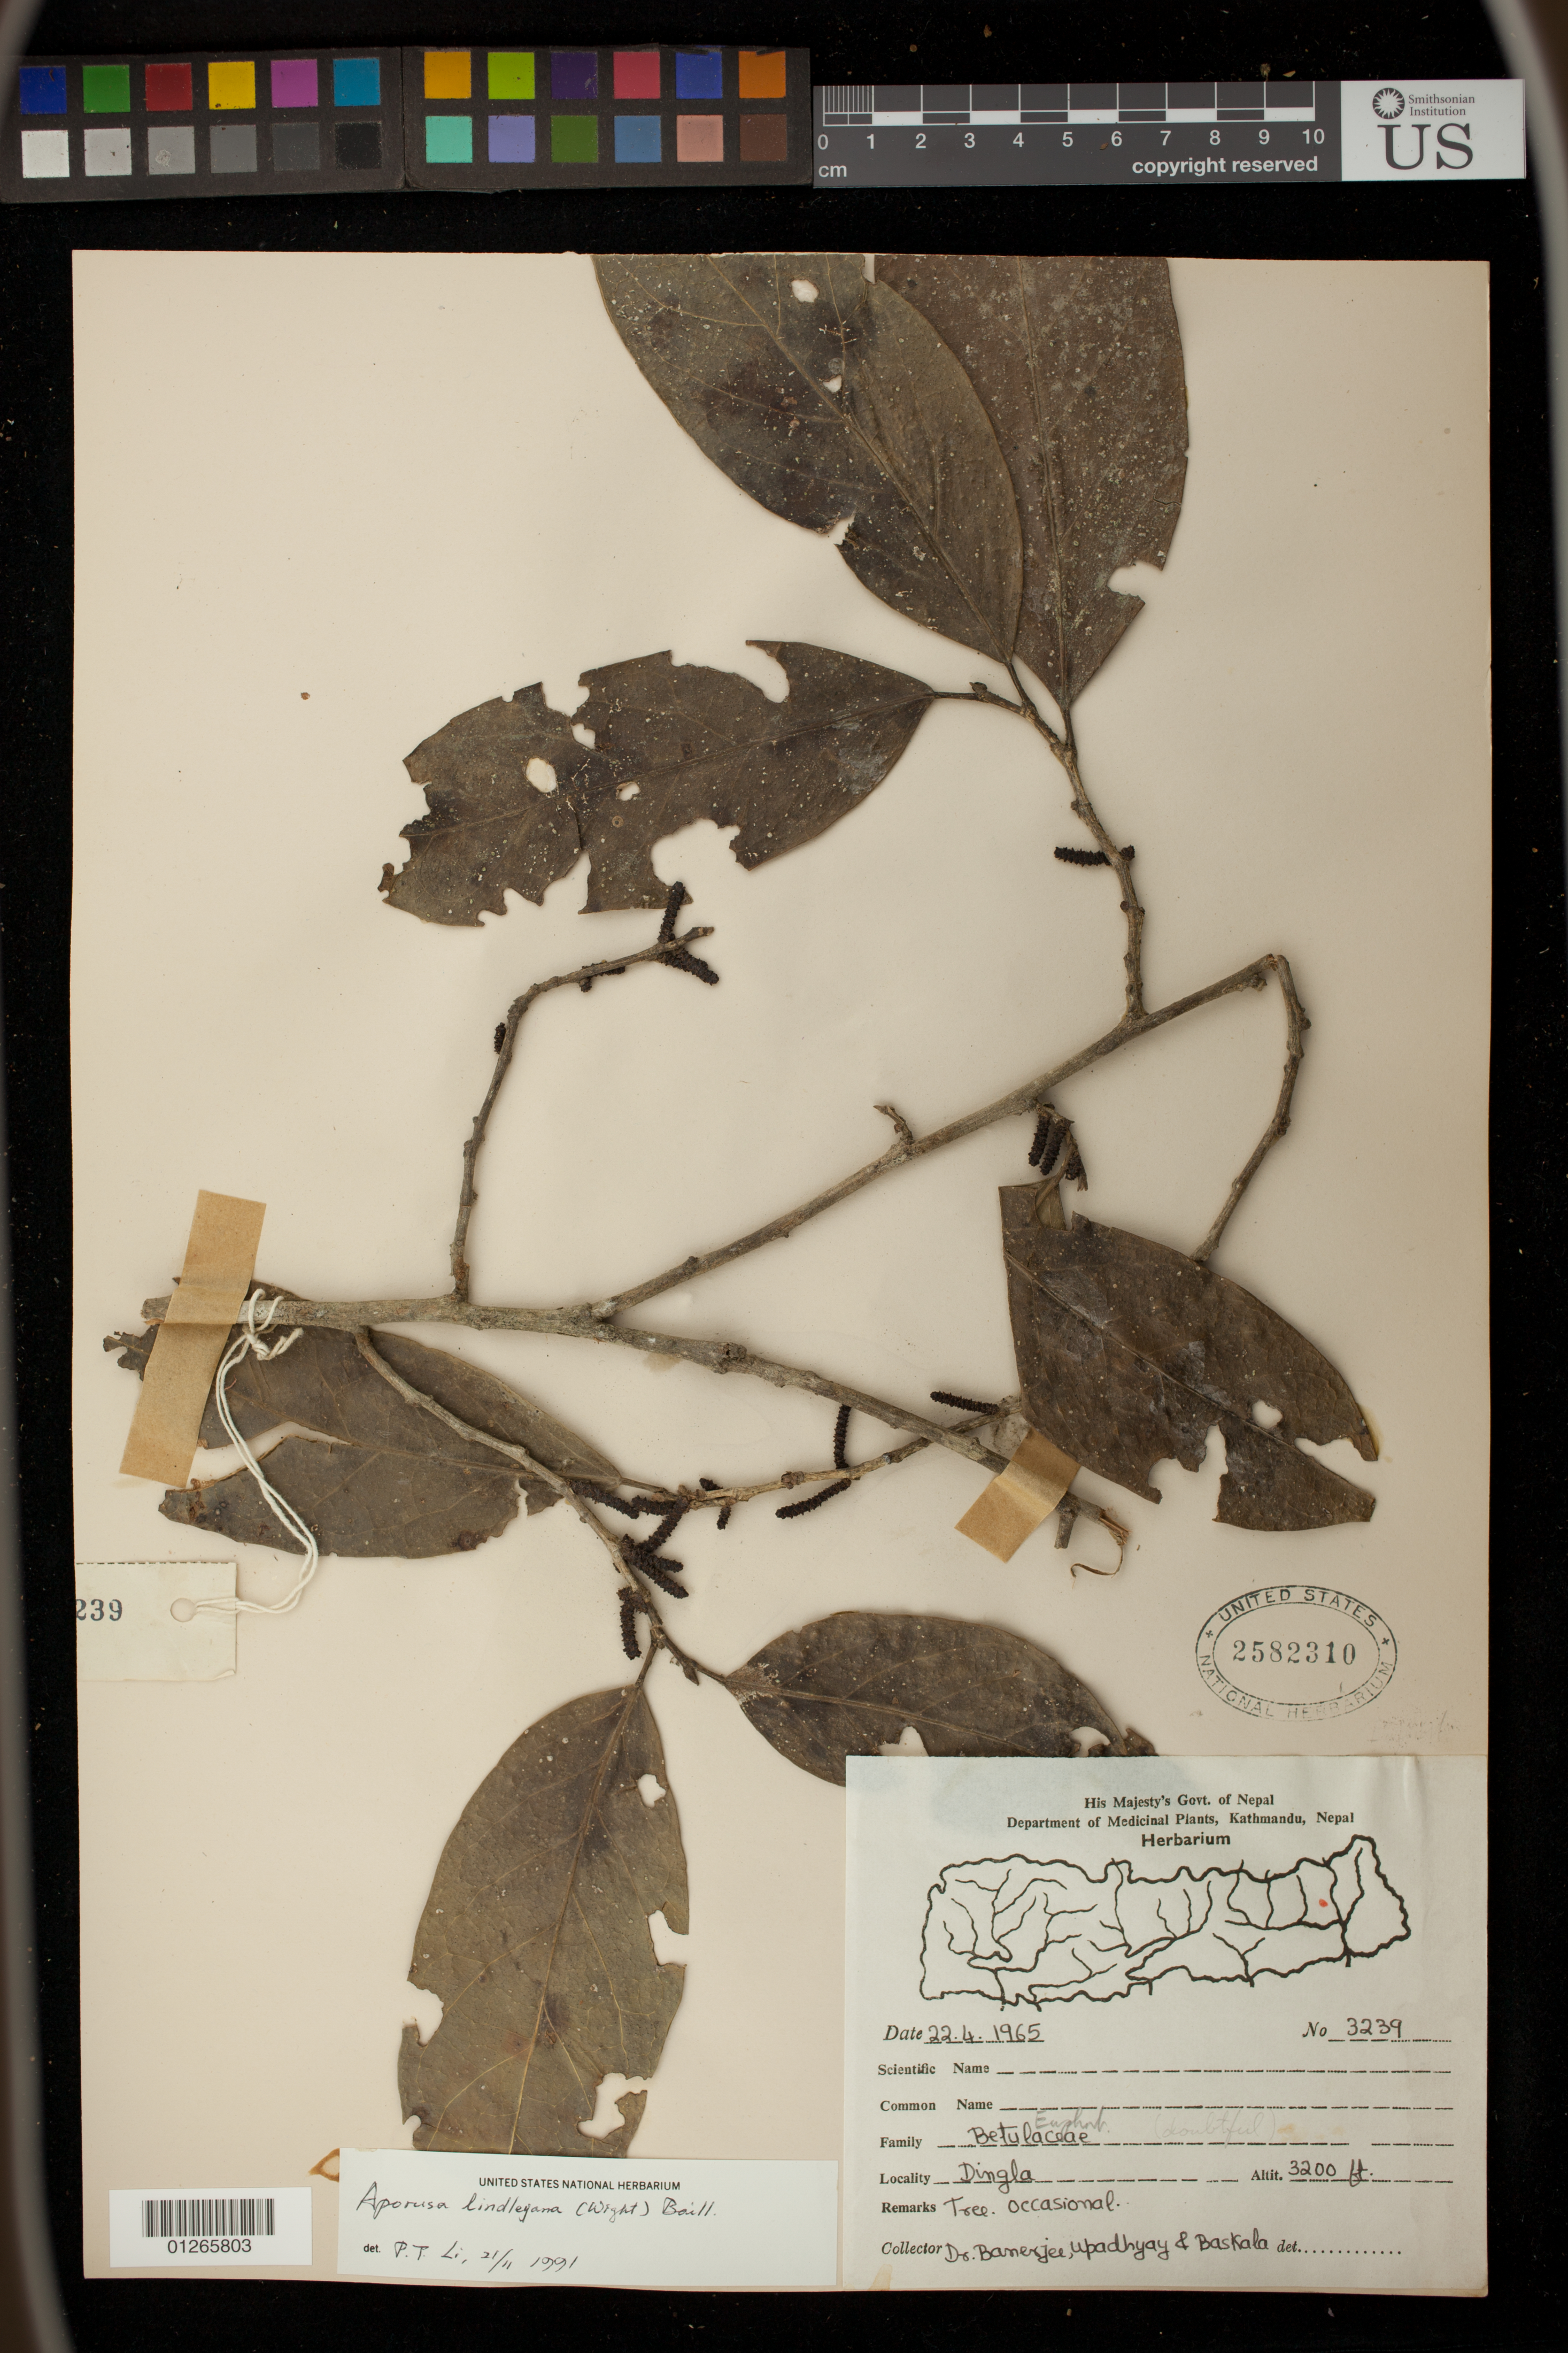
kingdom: Plantae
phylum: Tracheophyta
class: Magnoliopsida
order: Malpighiales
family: Phyllanthaceae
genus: Aporosa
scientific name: Aporosa cardiosperma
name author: (Gaertn.) Merr.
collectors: -. Banerjee & Upadhyay, --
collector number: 3239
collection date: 1965-04-22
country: Nepal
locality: Dingla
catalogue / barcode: US 2582310